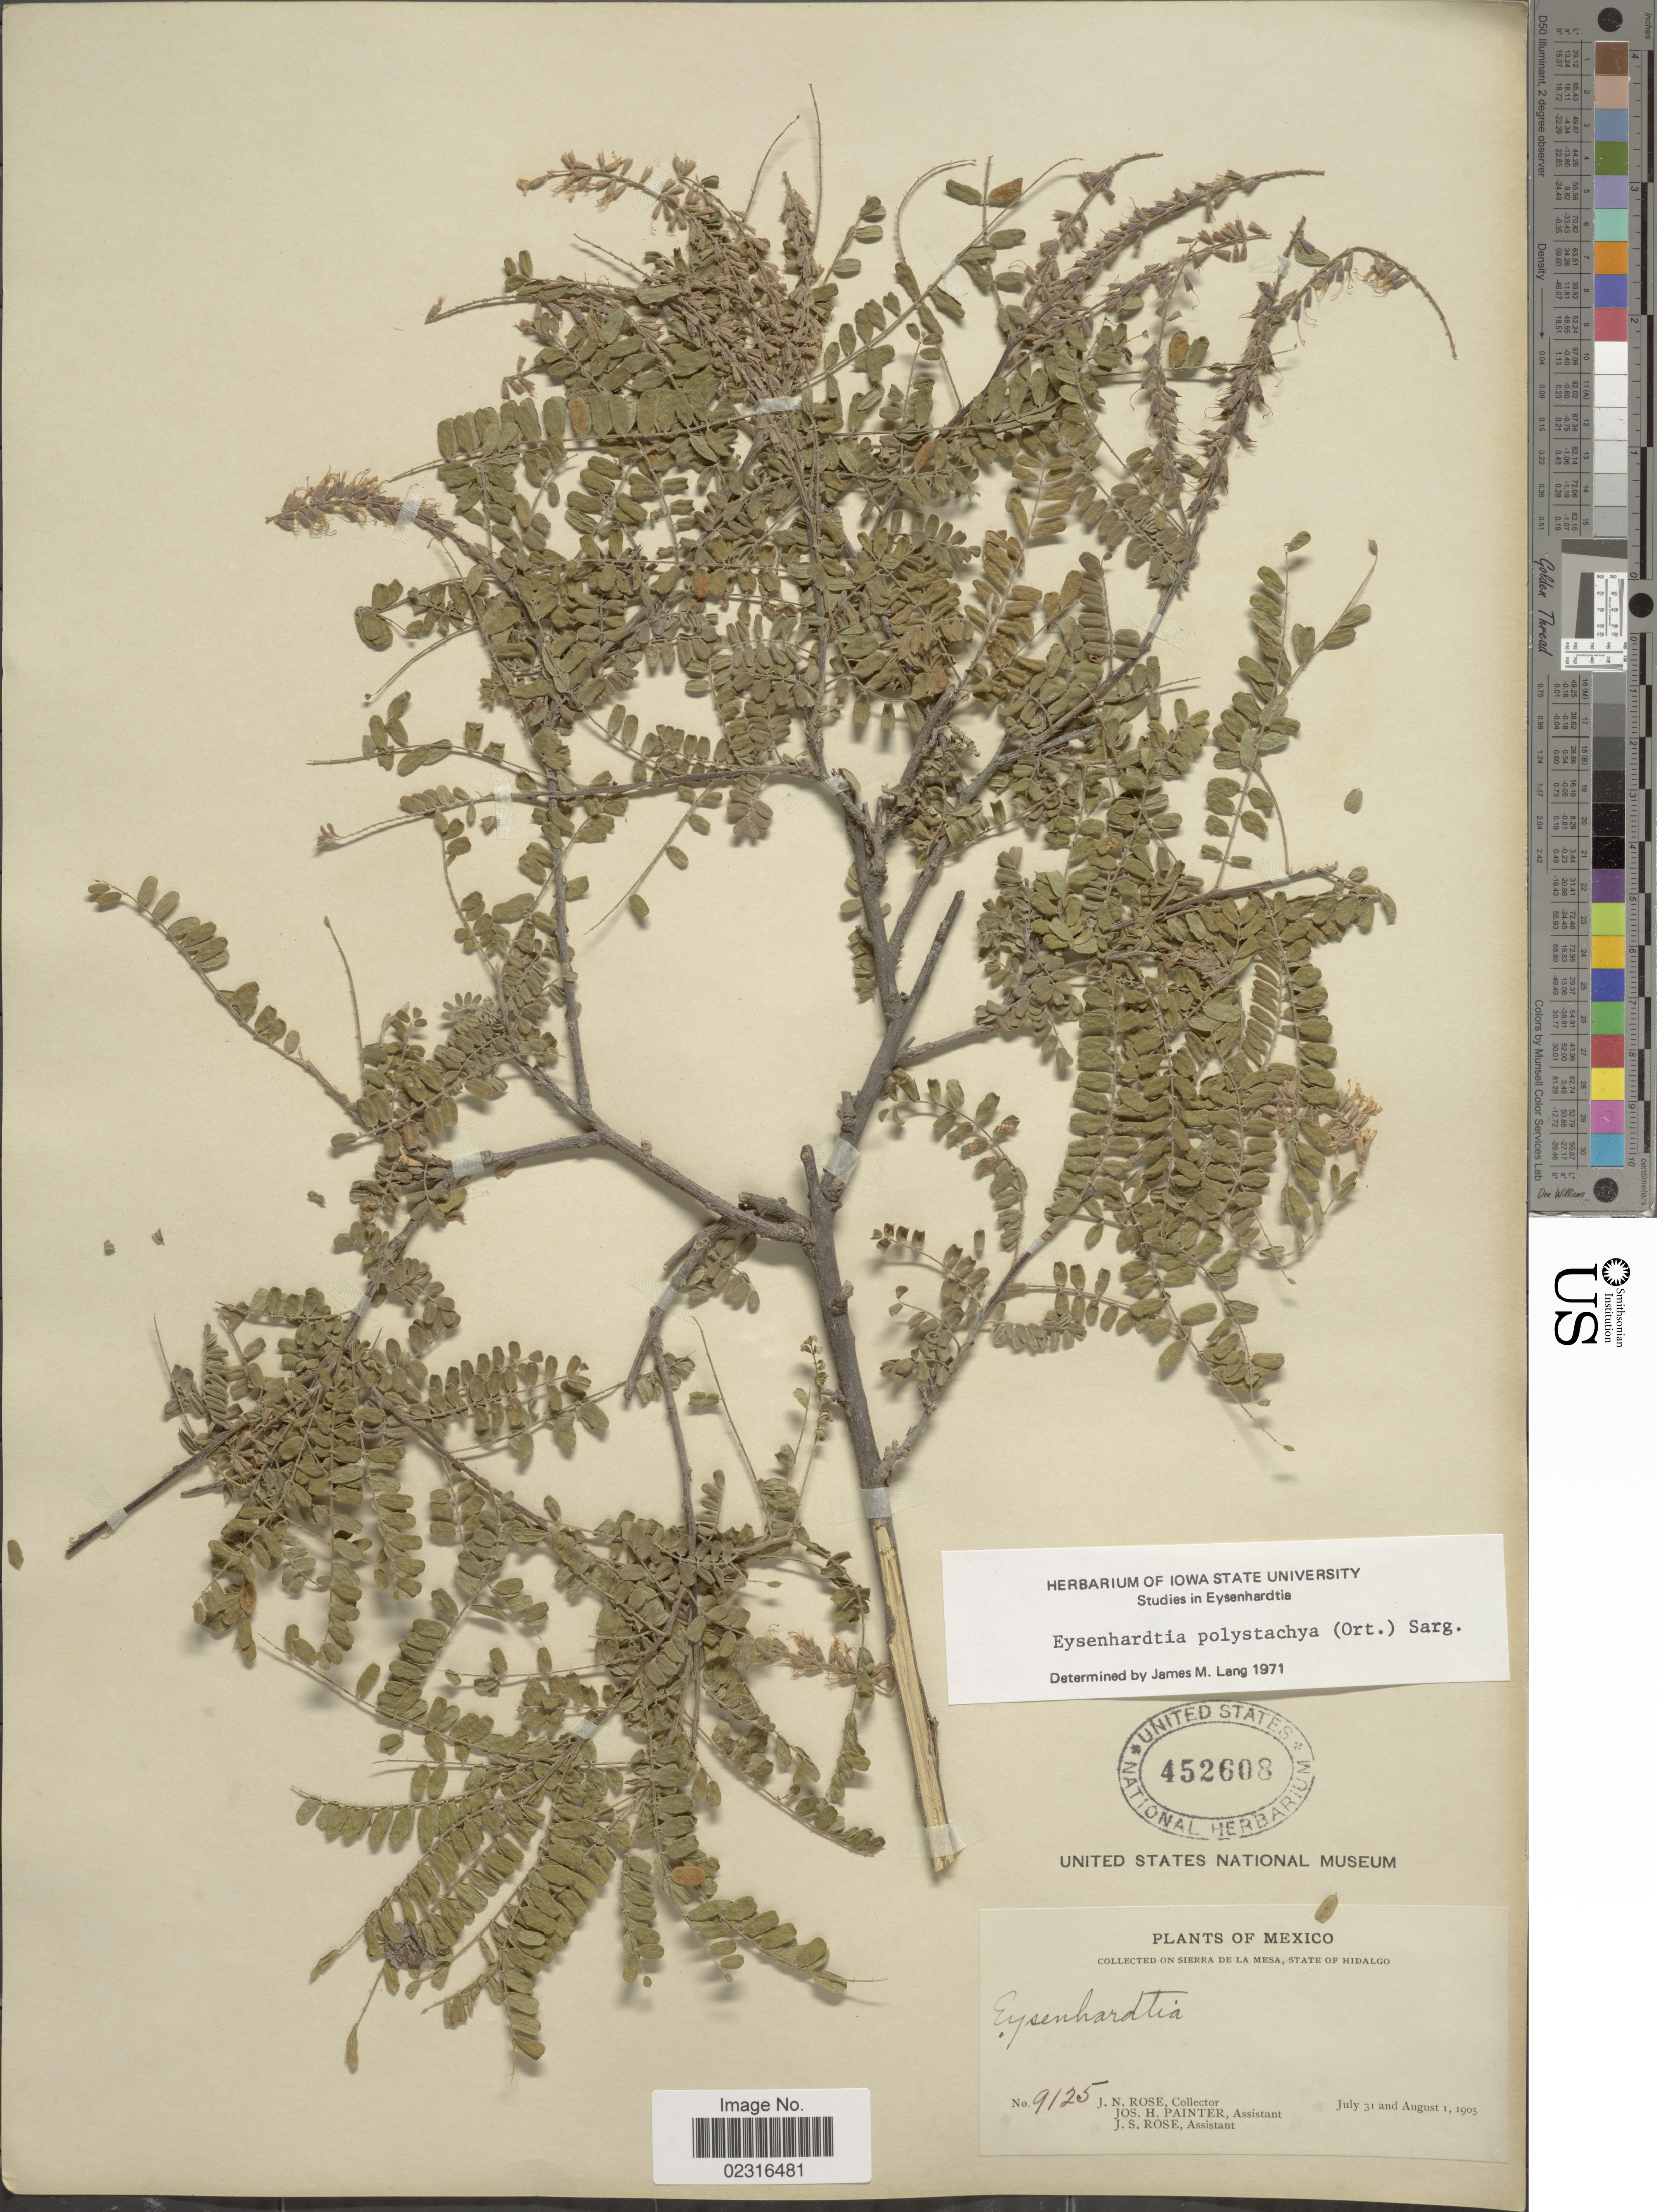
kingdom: Plantae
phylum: Tracheophyta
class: Magnoliopsida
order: Fabales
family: Fabaceae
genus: Eysenhardtia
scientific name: Eysenhardtia polystachya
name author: (Ortega) Sarg.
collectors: J. N. Rose, J. H. Painter & J. S. Rose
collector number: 9125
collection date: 1905-07-31/1905-08-01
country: Mexico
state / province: Hidalgo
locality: On Sierra de la Mesa.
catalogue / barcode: US 452608